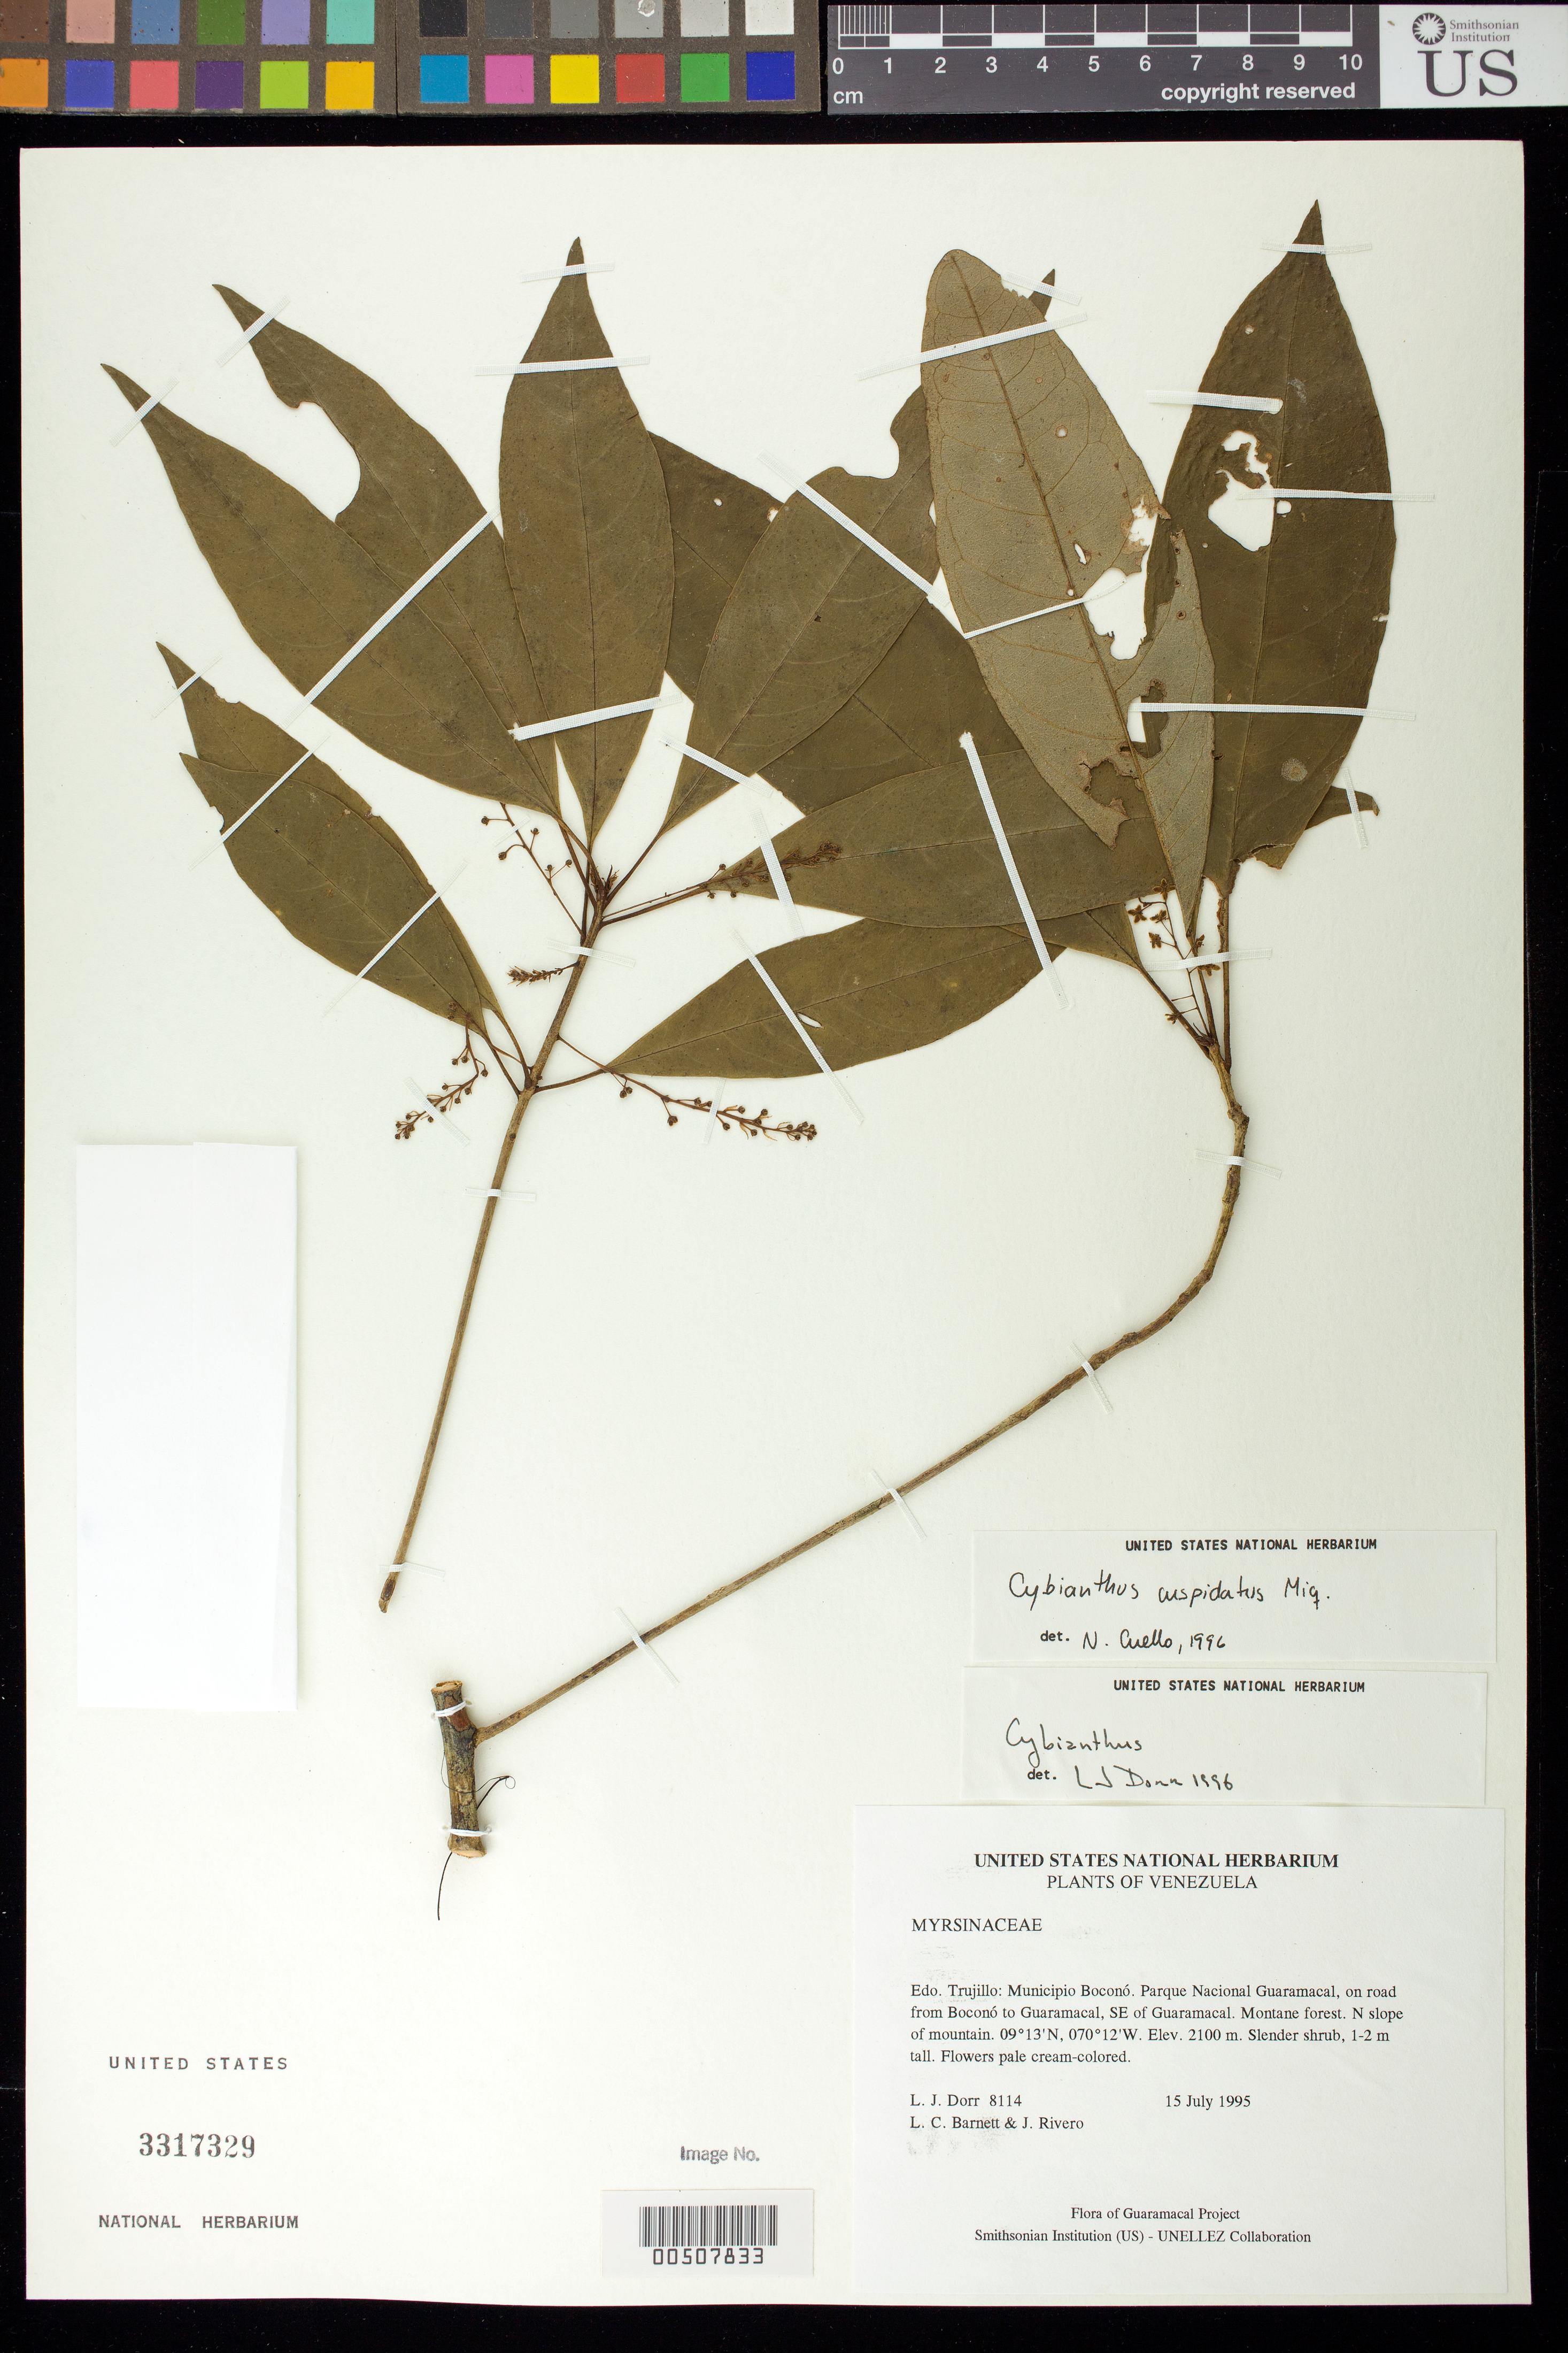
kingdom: Plantae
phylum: Tracheophyta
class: Magnoliopsida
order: Ericales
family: Primulaceae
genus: Cybianthus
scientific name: Cybianthus cuspidatus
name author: Miq.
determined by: Cuello, Nidia L.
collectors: L. J. Dorr, L. C. Barnett & J. Rivero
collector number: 8114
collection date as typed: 15 Jul 1995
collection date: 1995-07-15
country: Venezuela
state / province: Trujillo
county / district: Boconó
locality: Parque Nacional Guaramacal, road from Boconó to Guaramacal, SE of Boconó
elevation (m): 2100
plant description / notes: PORT, US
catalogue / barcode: US 3317329